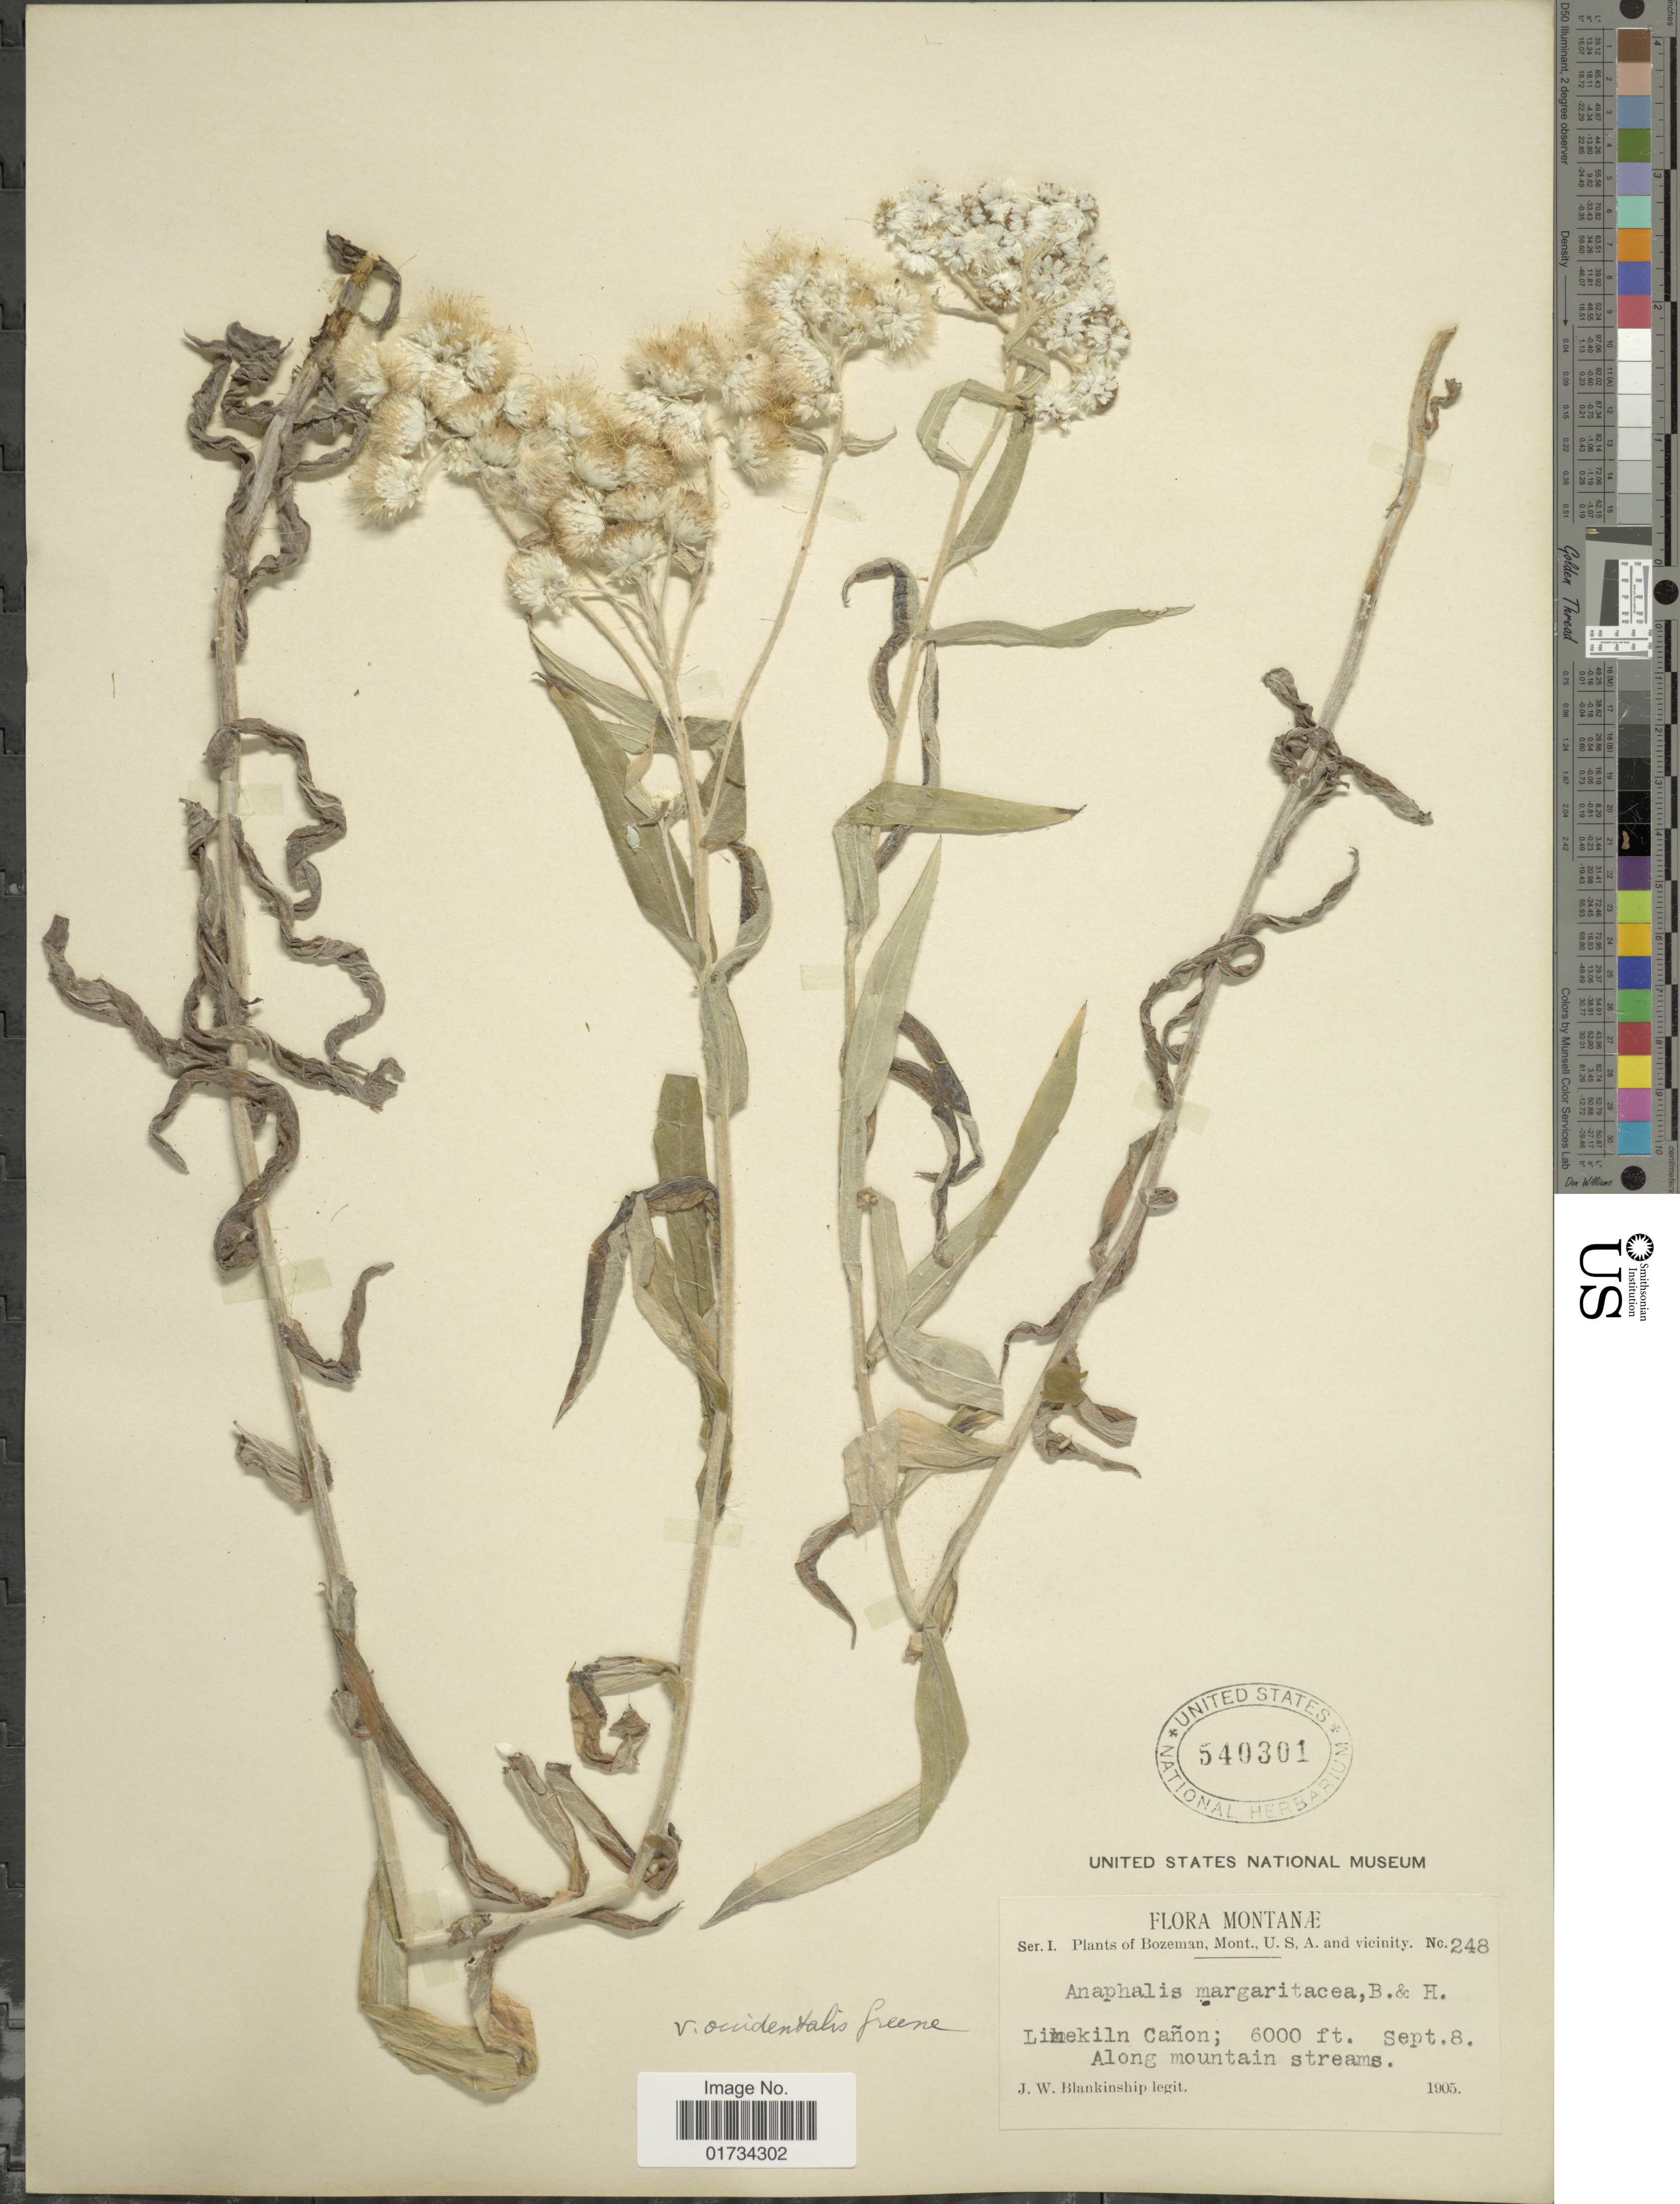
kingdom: Plantae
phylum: Tracheophyta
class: Magnoliopsida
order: Asterales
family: Asteraceae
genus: Anaphalis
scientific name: Anaphalis margaritacea var. occidentalis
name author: Greene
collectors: J. W. Blankinship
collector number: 248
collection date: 1905-09-08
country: United States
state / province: Montana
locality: Limekiln Cañon; Along mountain streams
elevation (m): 1829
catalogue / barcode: US 540301